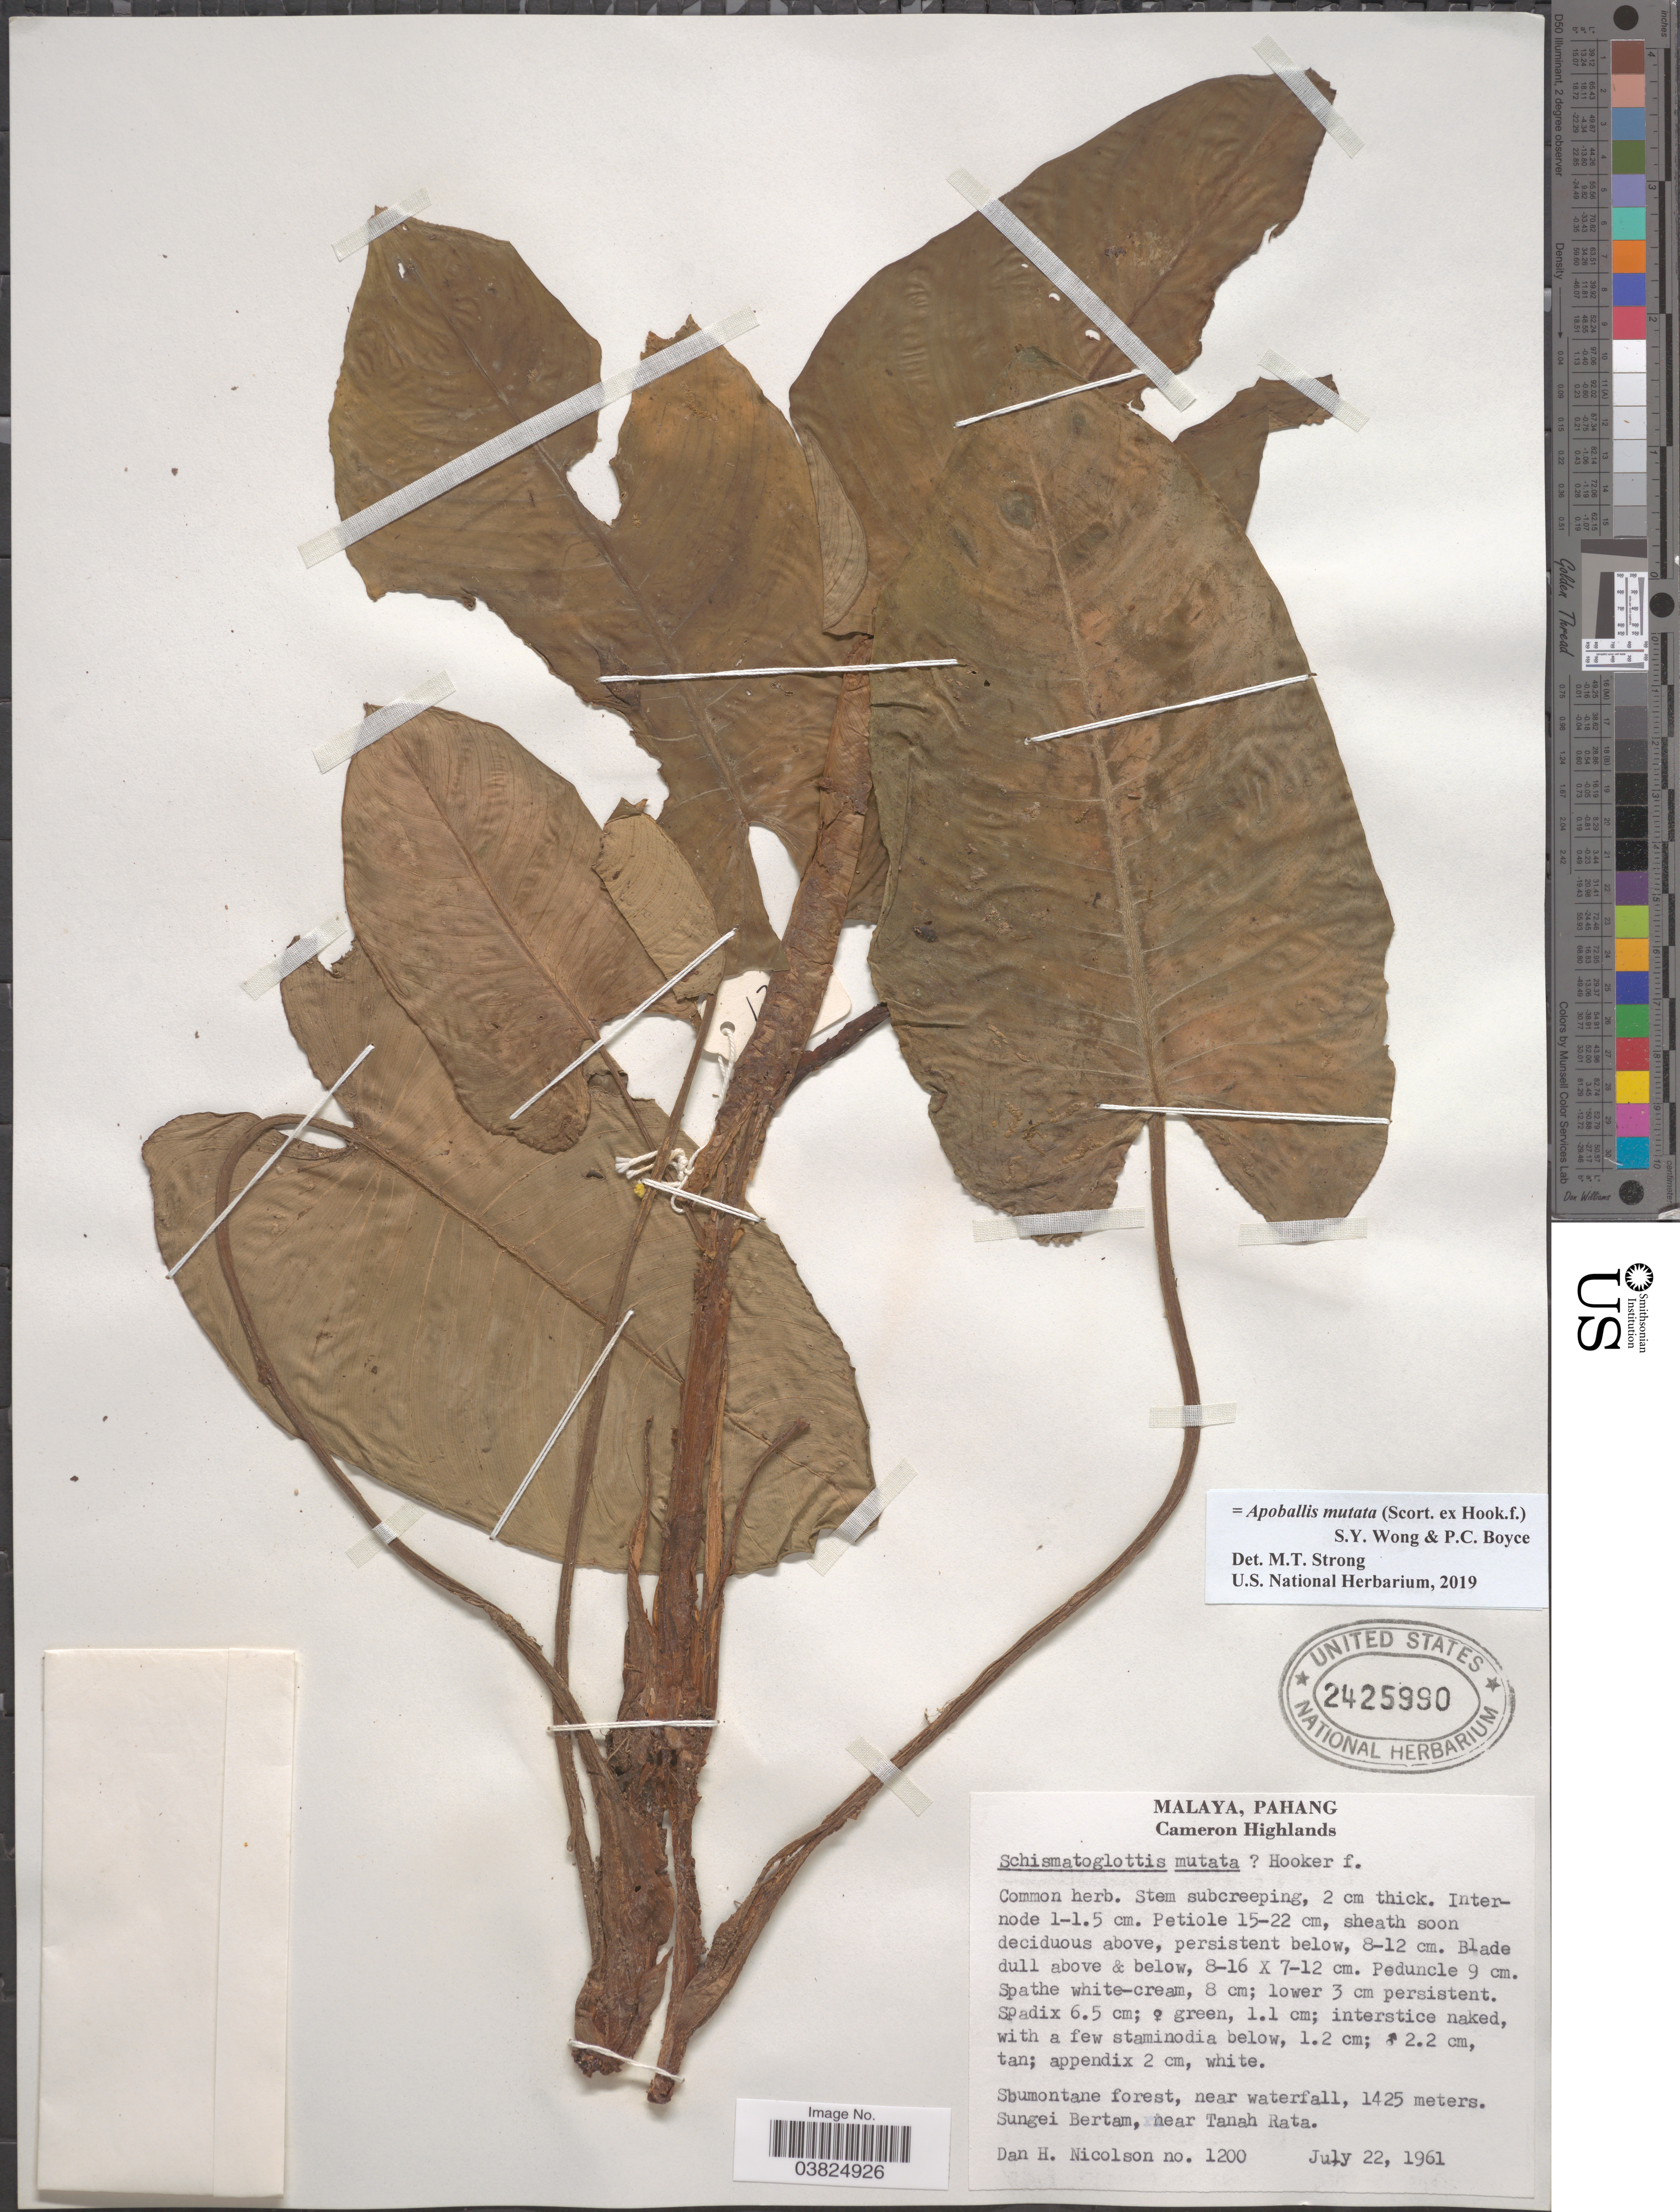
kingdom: Plantae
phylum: Tracheophyta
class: Liliopsida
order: Alismatales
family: Araceae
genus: Apoballis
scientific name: Apoballis mutata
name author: (Scort. ex Hook. f.) S.Y. Wong & P.C. Boyce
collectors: D. H. Nicolson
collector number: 1200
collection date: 1961-07-22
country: Malaysia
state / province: Pahang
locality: Malaya. Cameron Highlands. Sbumontane forest, near waterfall, Sungei Bertam, near Tanah Rata.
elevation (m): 1425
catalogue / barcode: US 2425990